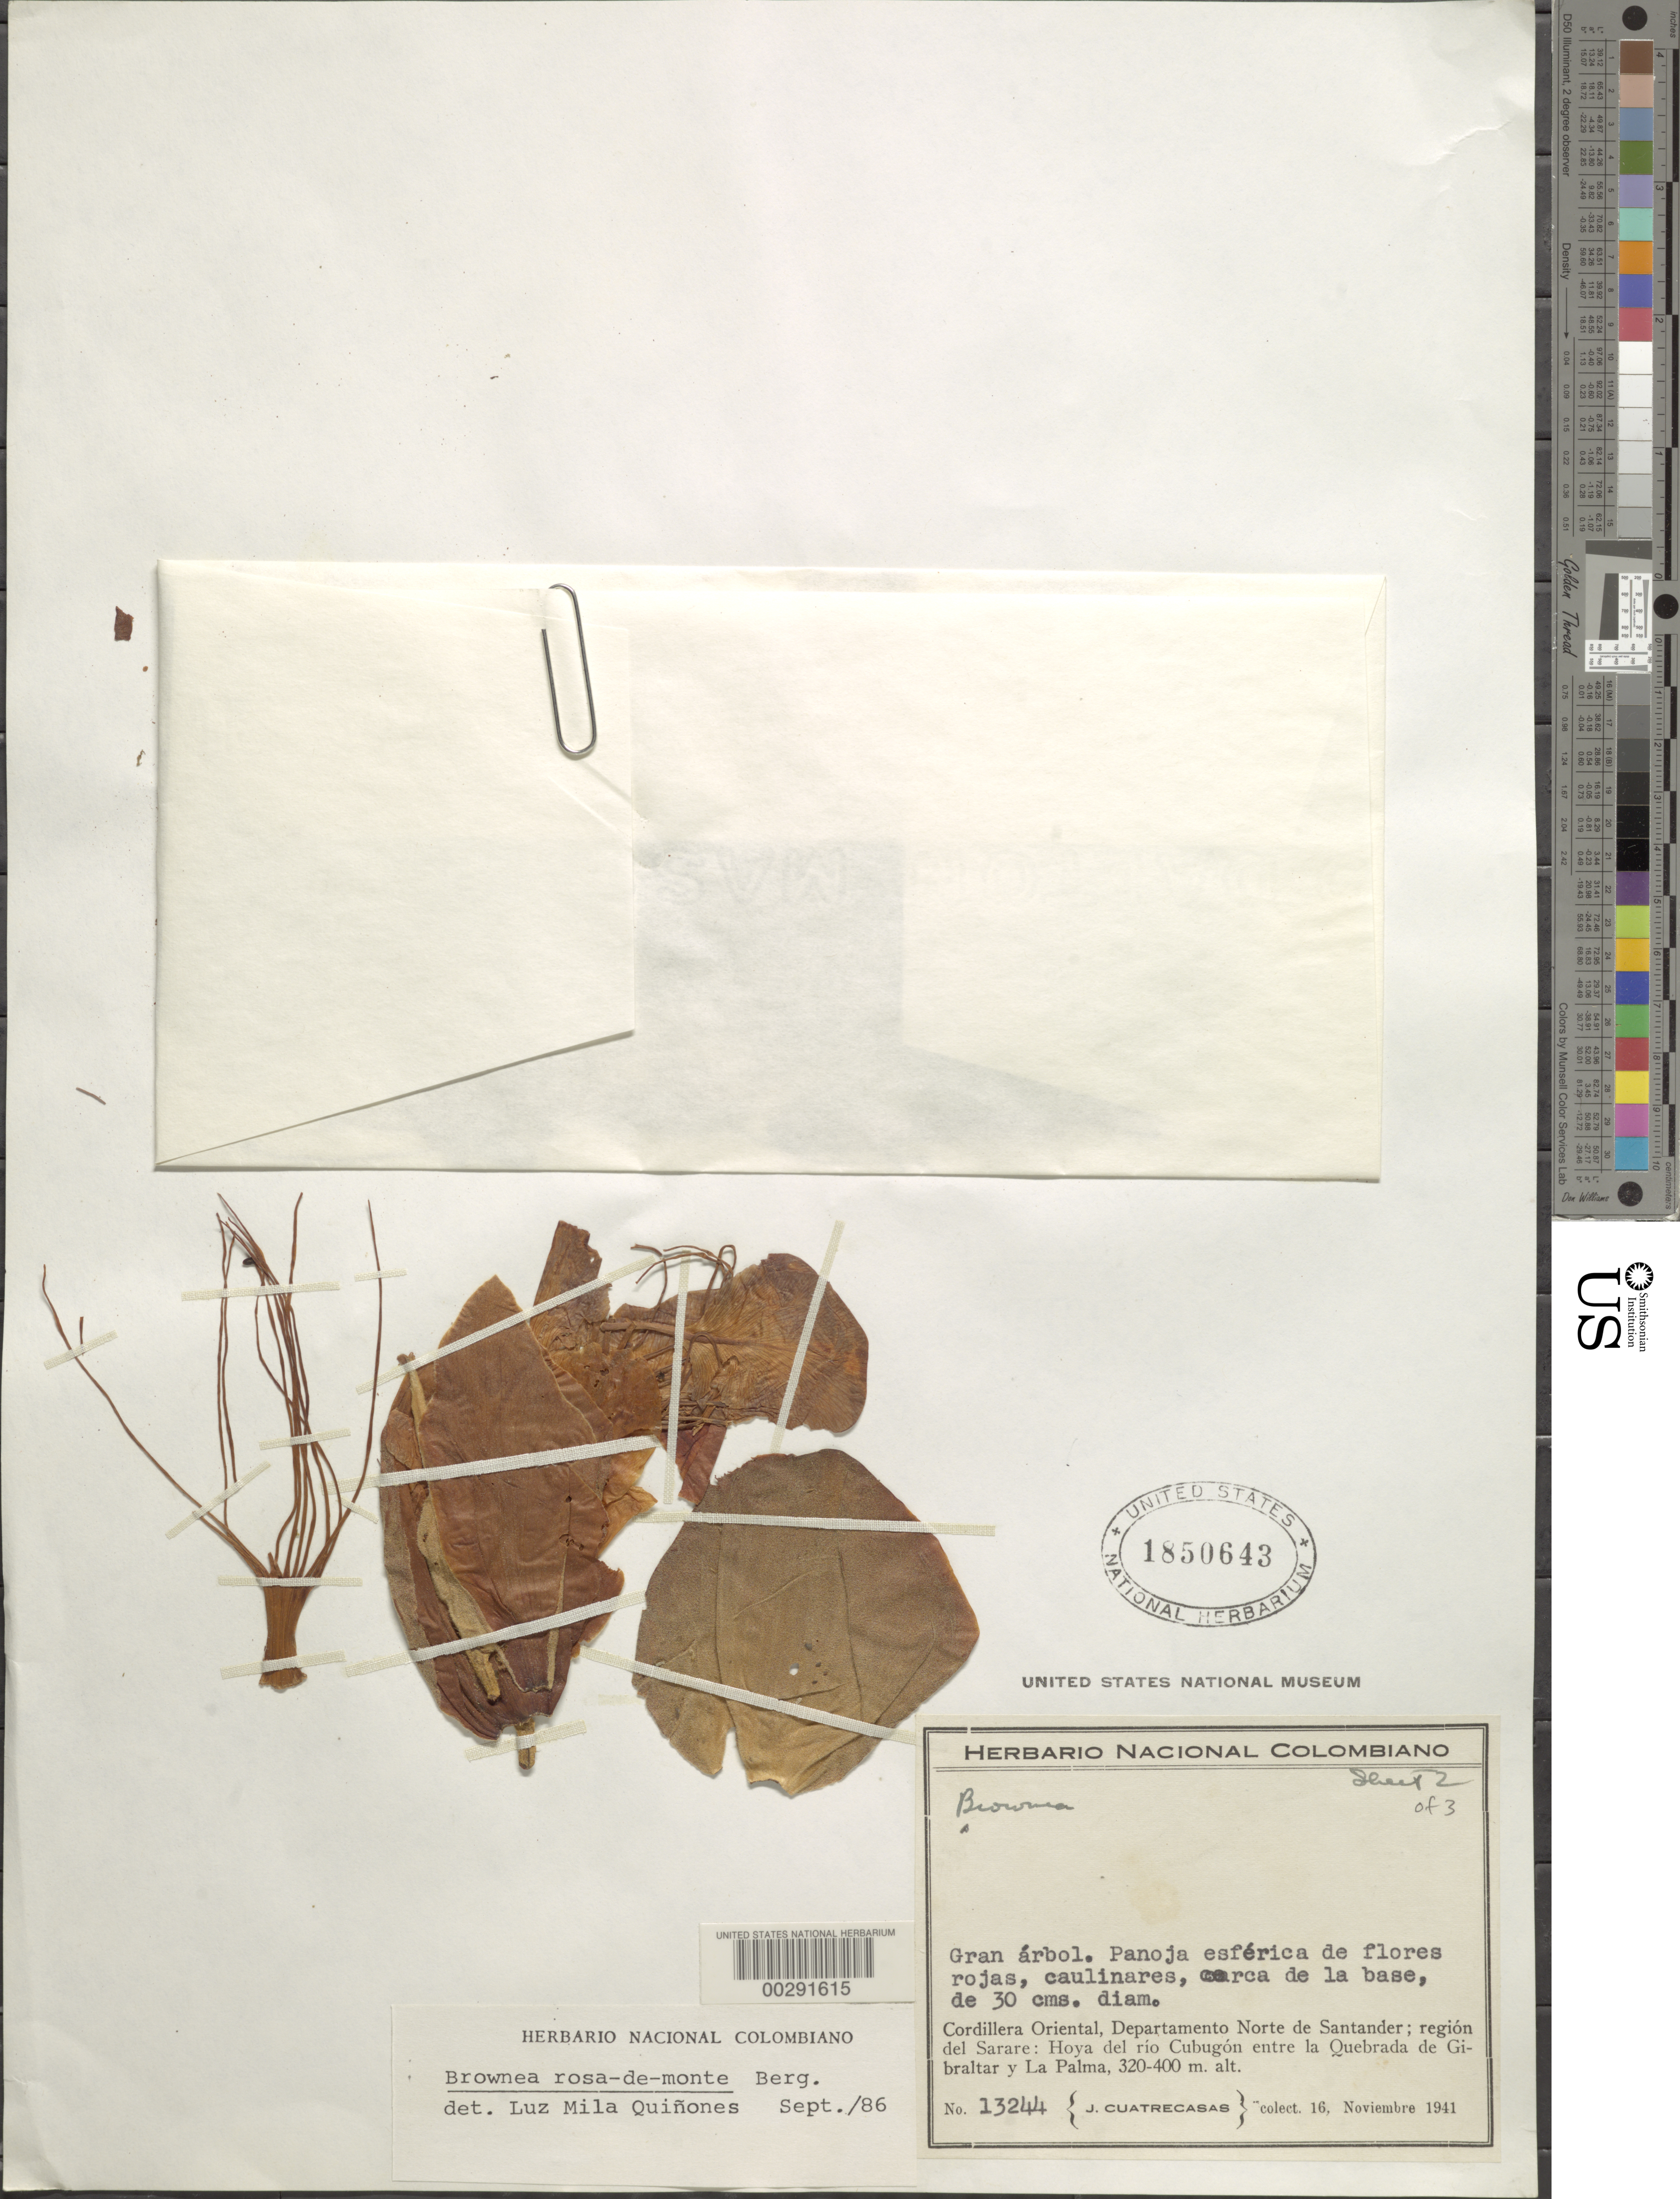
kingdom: Plantae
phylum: Tracheophyta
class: Magnoliopsida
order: Fabales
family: Fabaceae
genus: Brownea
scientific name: Brownea rosa-de-monte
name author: P.J. Bergius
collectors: J. Cuatrecasas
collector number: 13244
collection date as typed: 16 Nov 1941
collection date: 1941-11-16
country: Colombia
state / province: Norte de Santander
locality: Cordillera Oriental, region del Sarare: Hoya del Rio Cubugon between Quebrada de Gilbraltar and la Palma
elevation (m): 320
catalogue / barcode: US 1850643